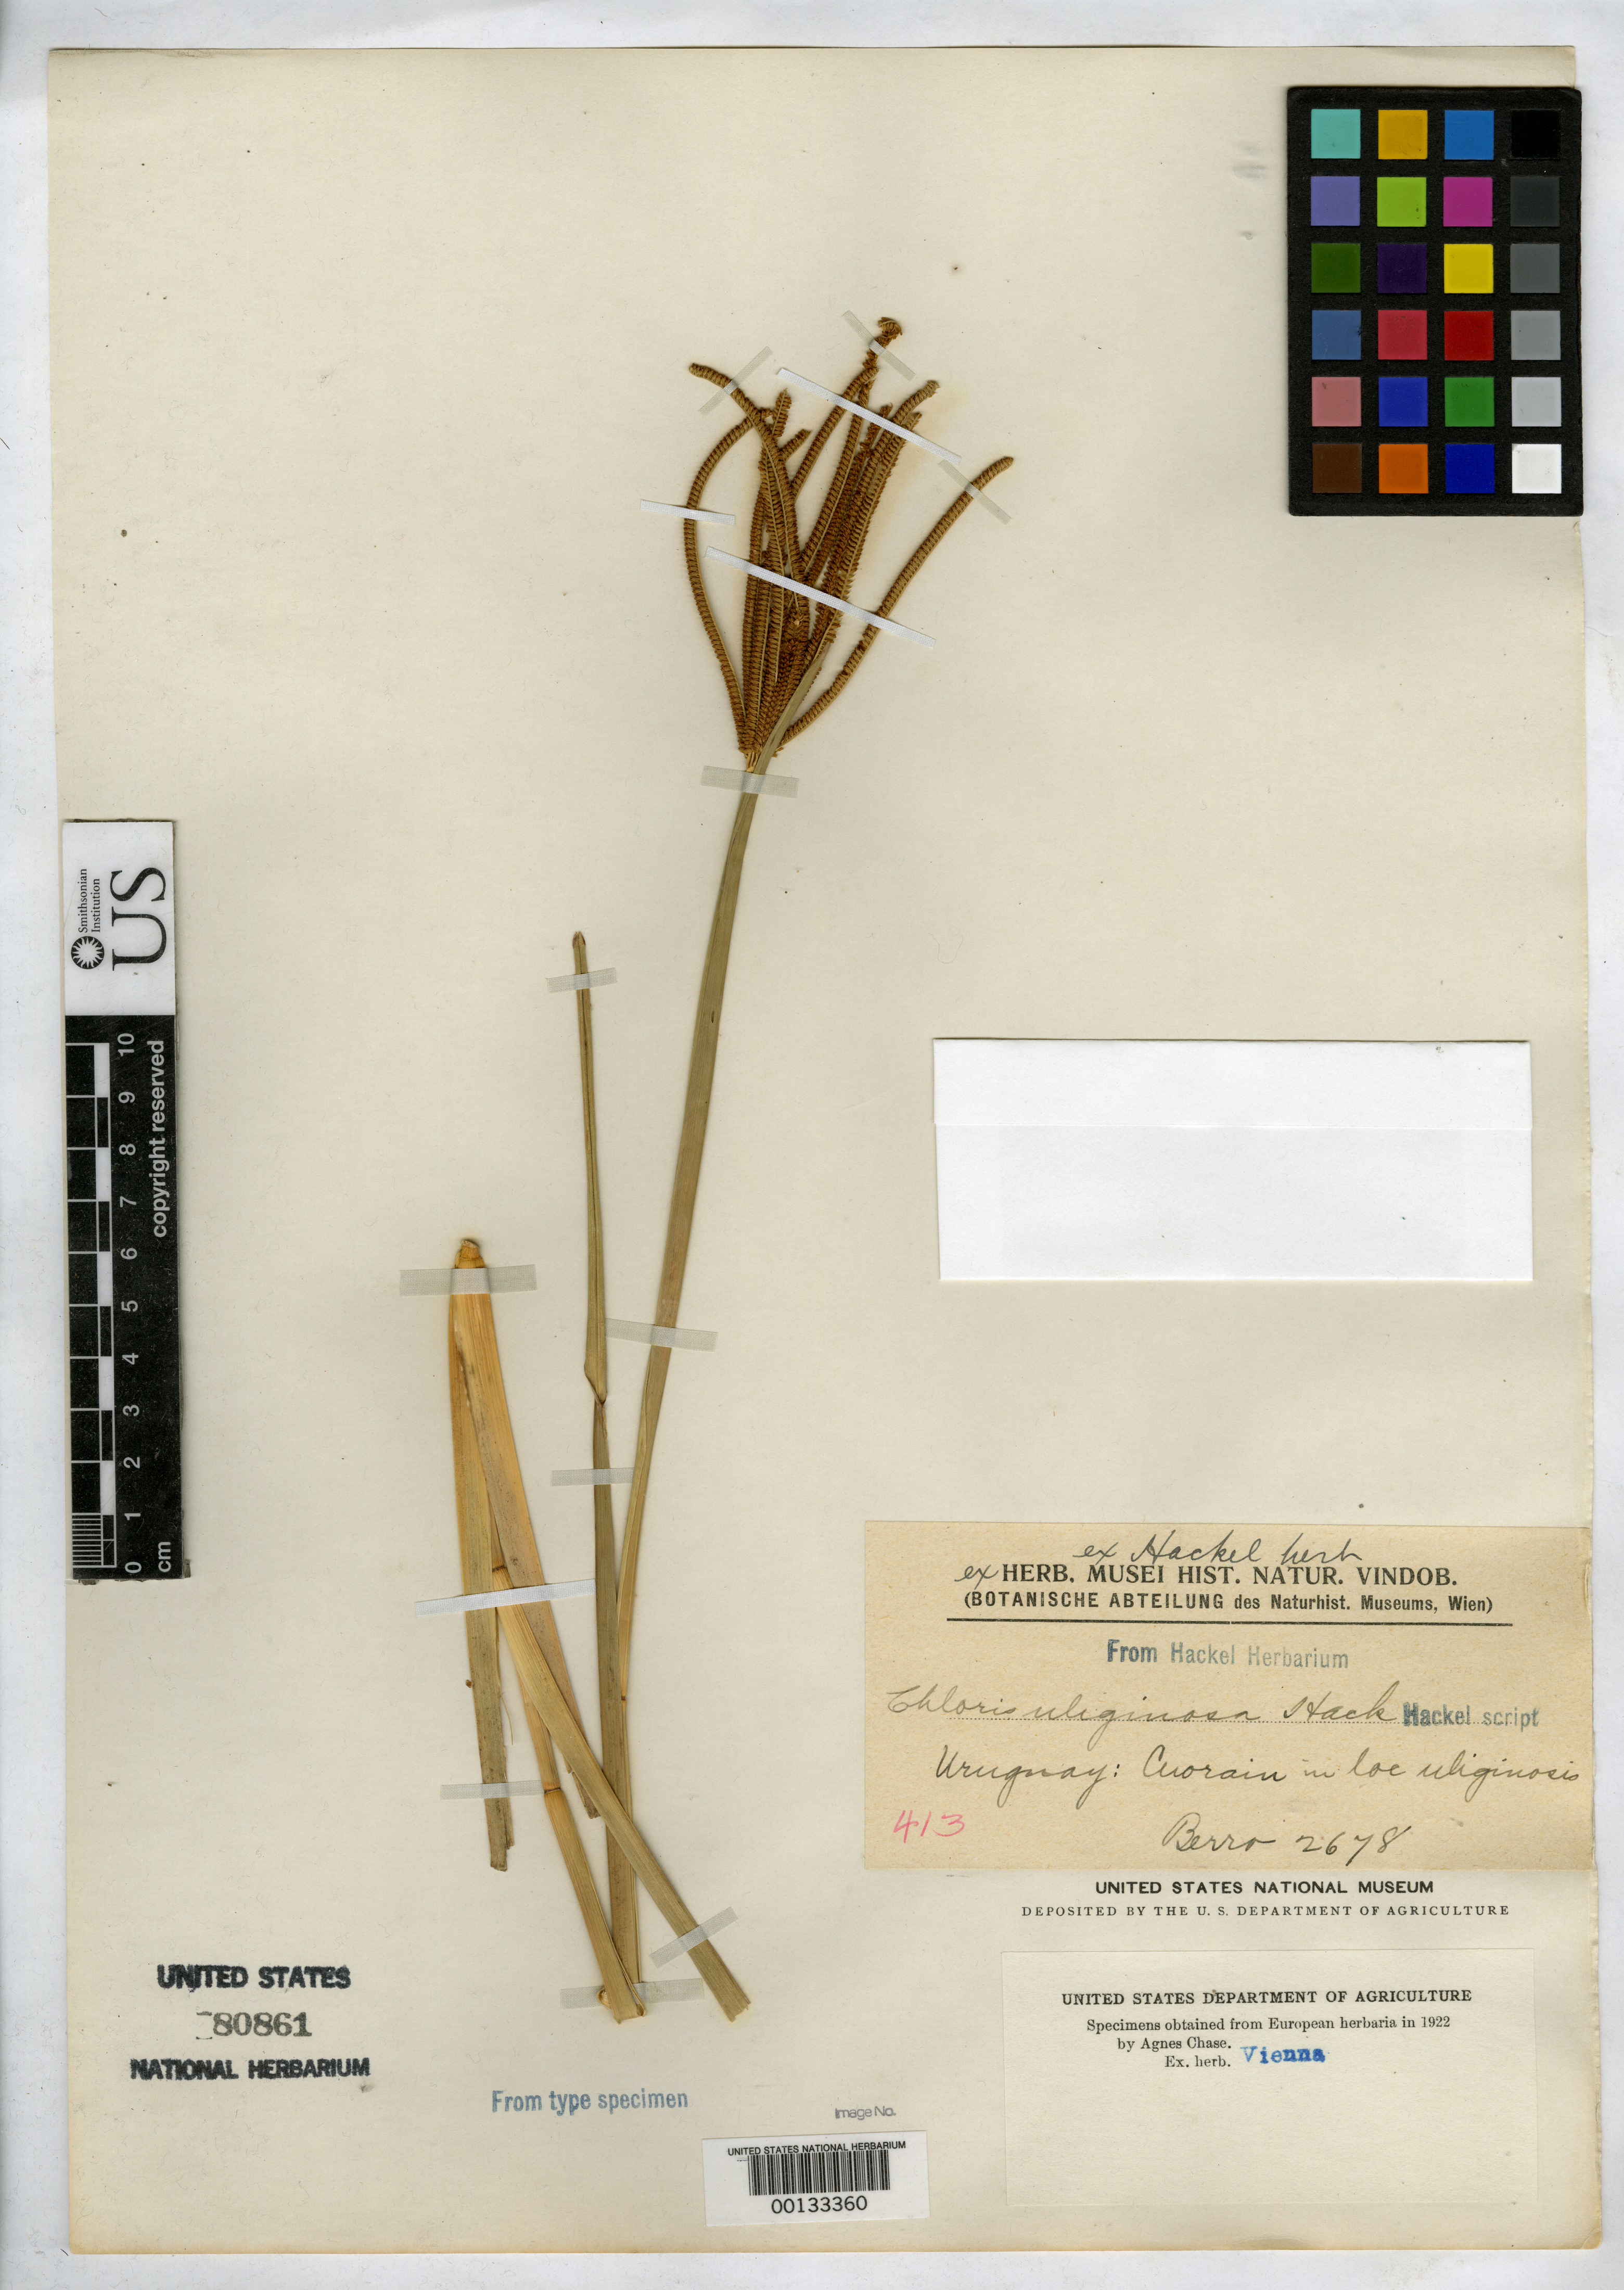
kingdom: Plantae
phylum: Tracheophyta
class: Liliopsida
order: Poales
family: Poaceae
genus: Chloris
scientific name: Chloris uliginosa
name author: Hack.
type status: Type Fragment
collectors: M. Berro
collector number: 2678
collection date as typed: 1902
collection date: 1902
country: Uruguay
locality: Near Cuarain.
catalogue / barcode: US 80861